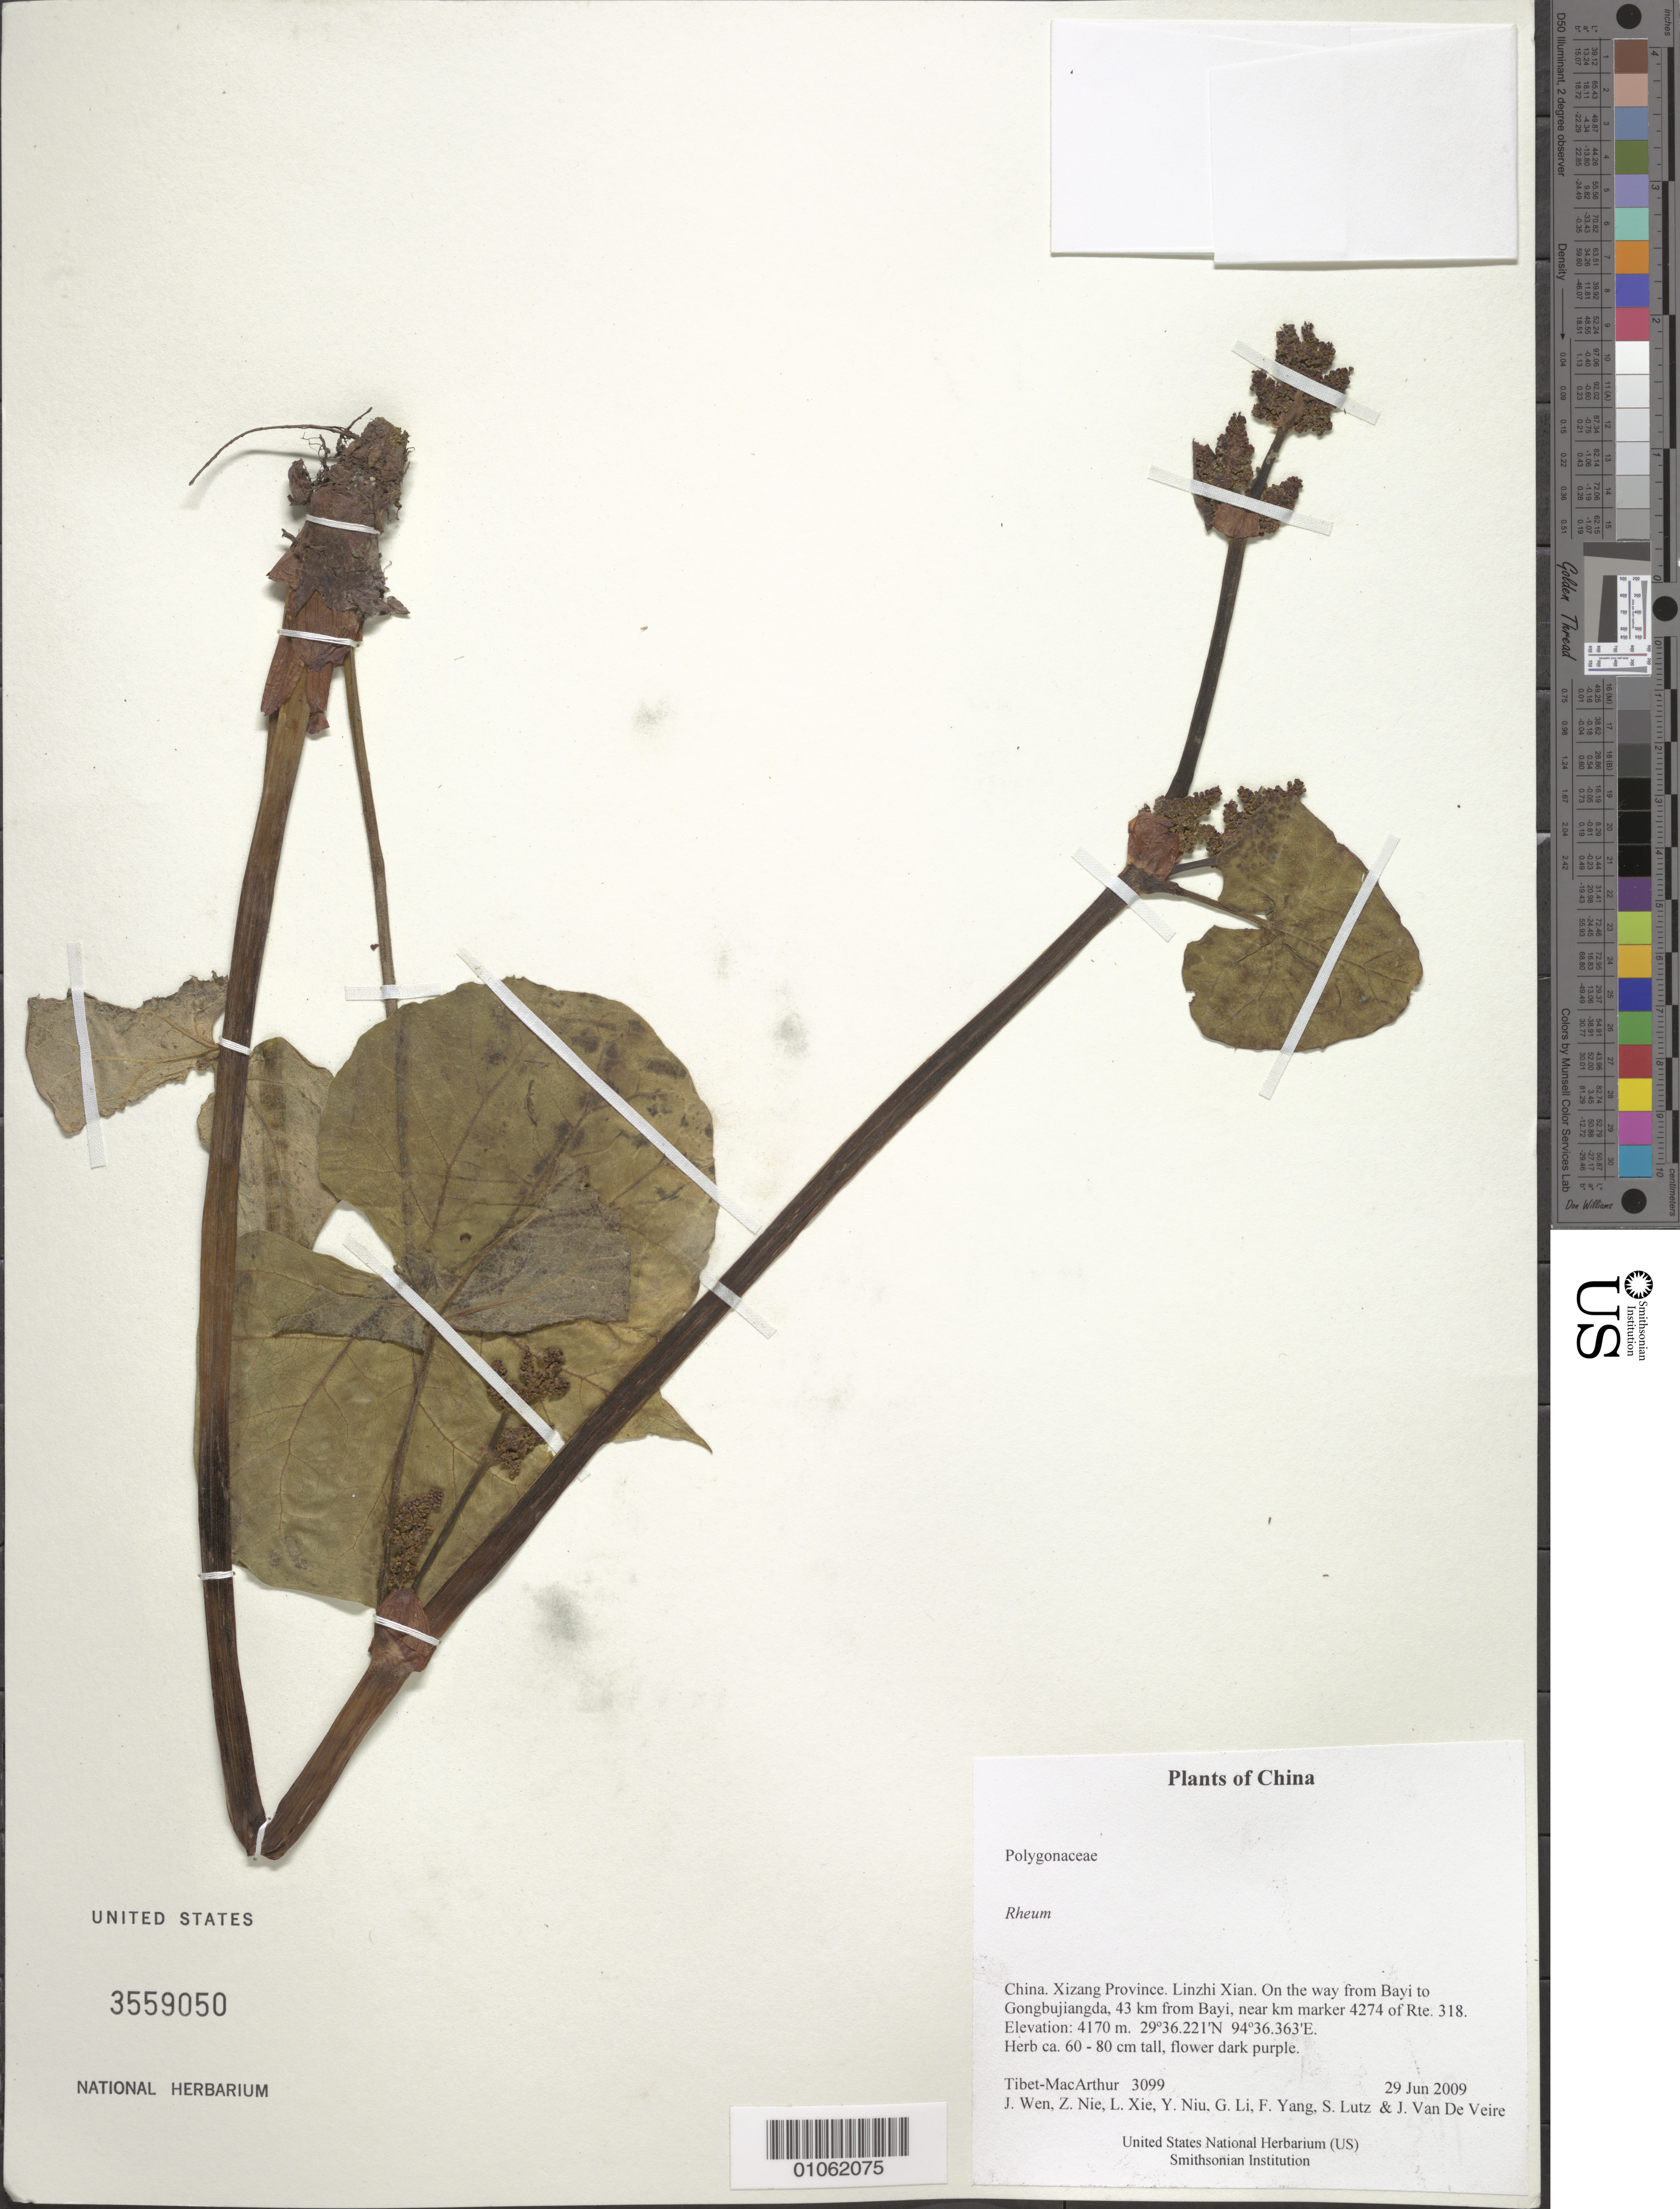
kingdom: Plantae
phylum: Tracheophyta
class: Magnoliopsida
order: Caryophyllales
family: Polygonaceae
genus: Rheum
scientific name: Rheum sp.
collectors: Tibet-MacArthur, J. Wen, Z. Nie, L. Xie, Y. Niu, G. Li, F. Yang, S. Lutz & J. Van De Veire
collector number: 3099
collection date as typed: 29 Jun 2009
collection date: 2009-06-29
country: China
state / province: Xizang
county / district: Linzhi Xian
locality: On the way from Bayi to Gongbujiangda, 43 km from Bayi, near km marker 4274 of Rte. 318.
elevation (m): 4170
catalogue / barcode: US 3559050